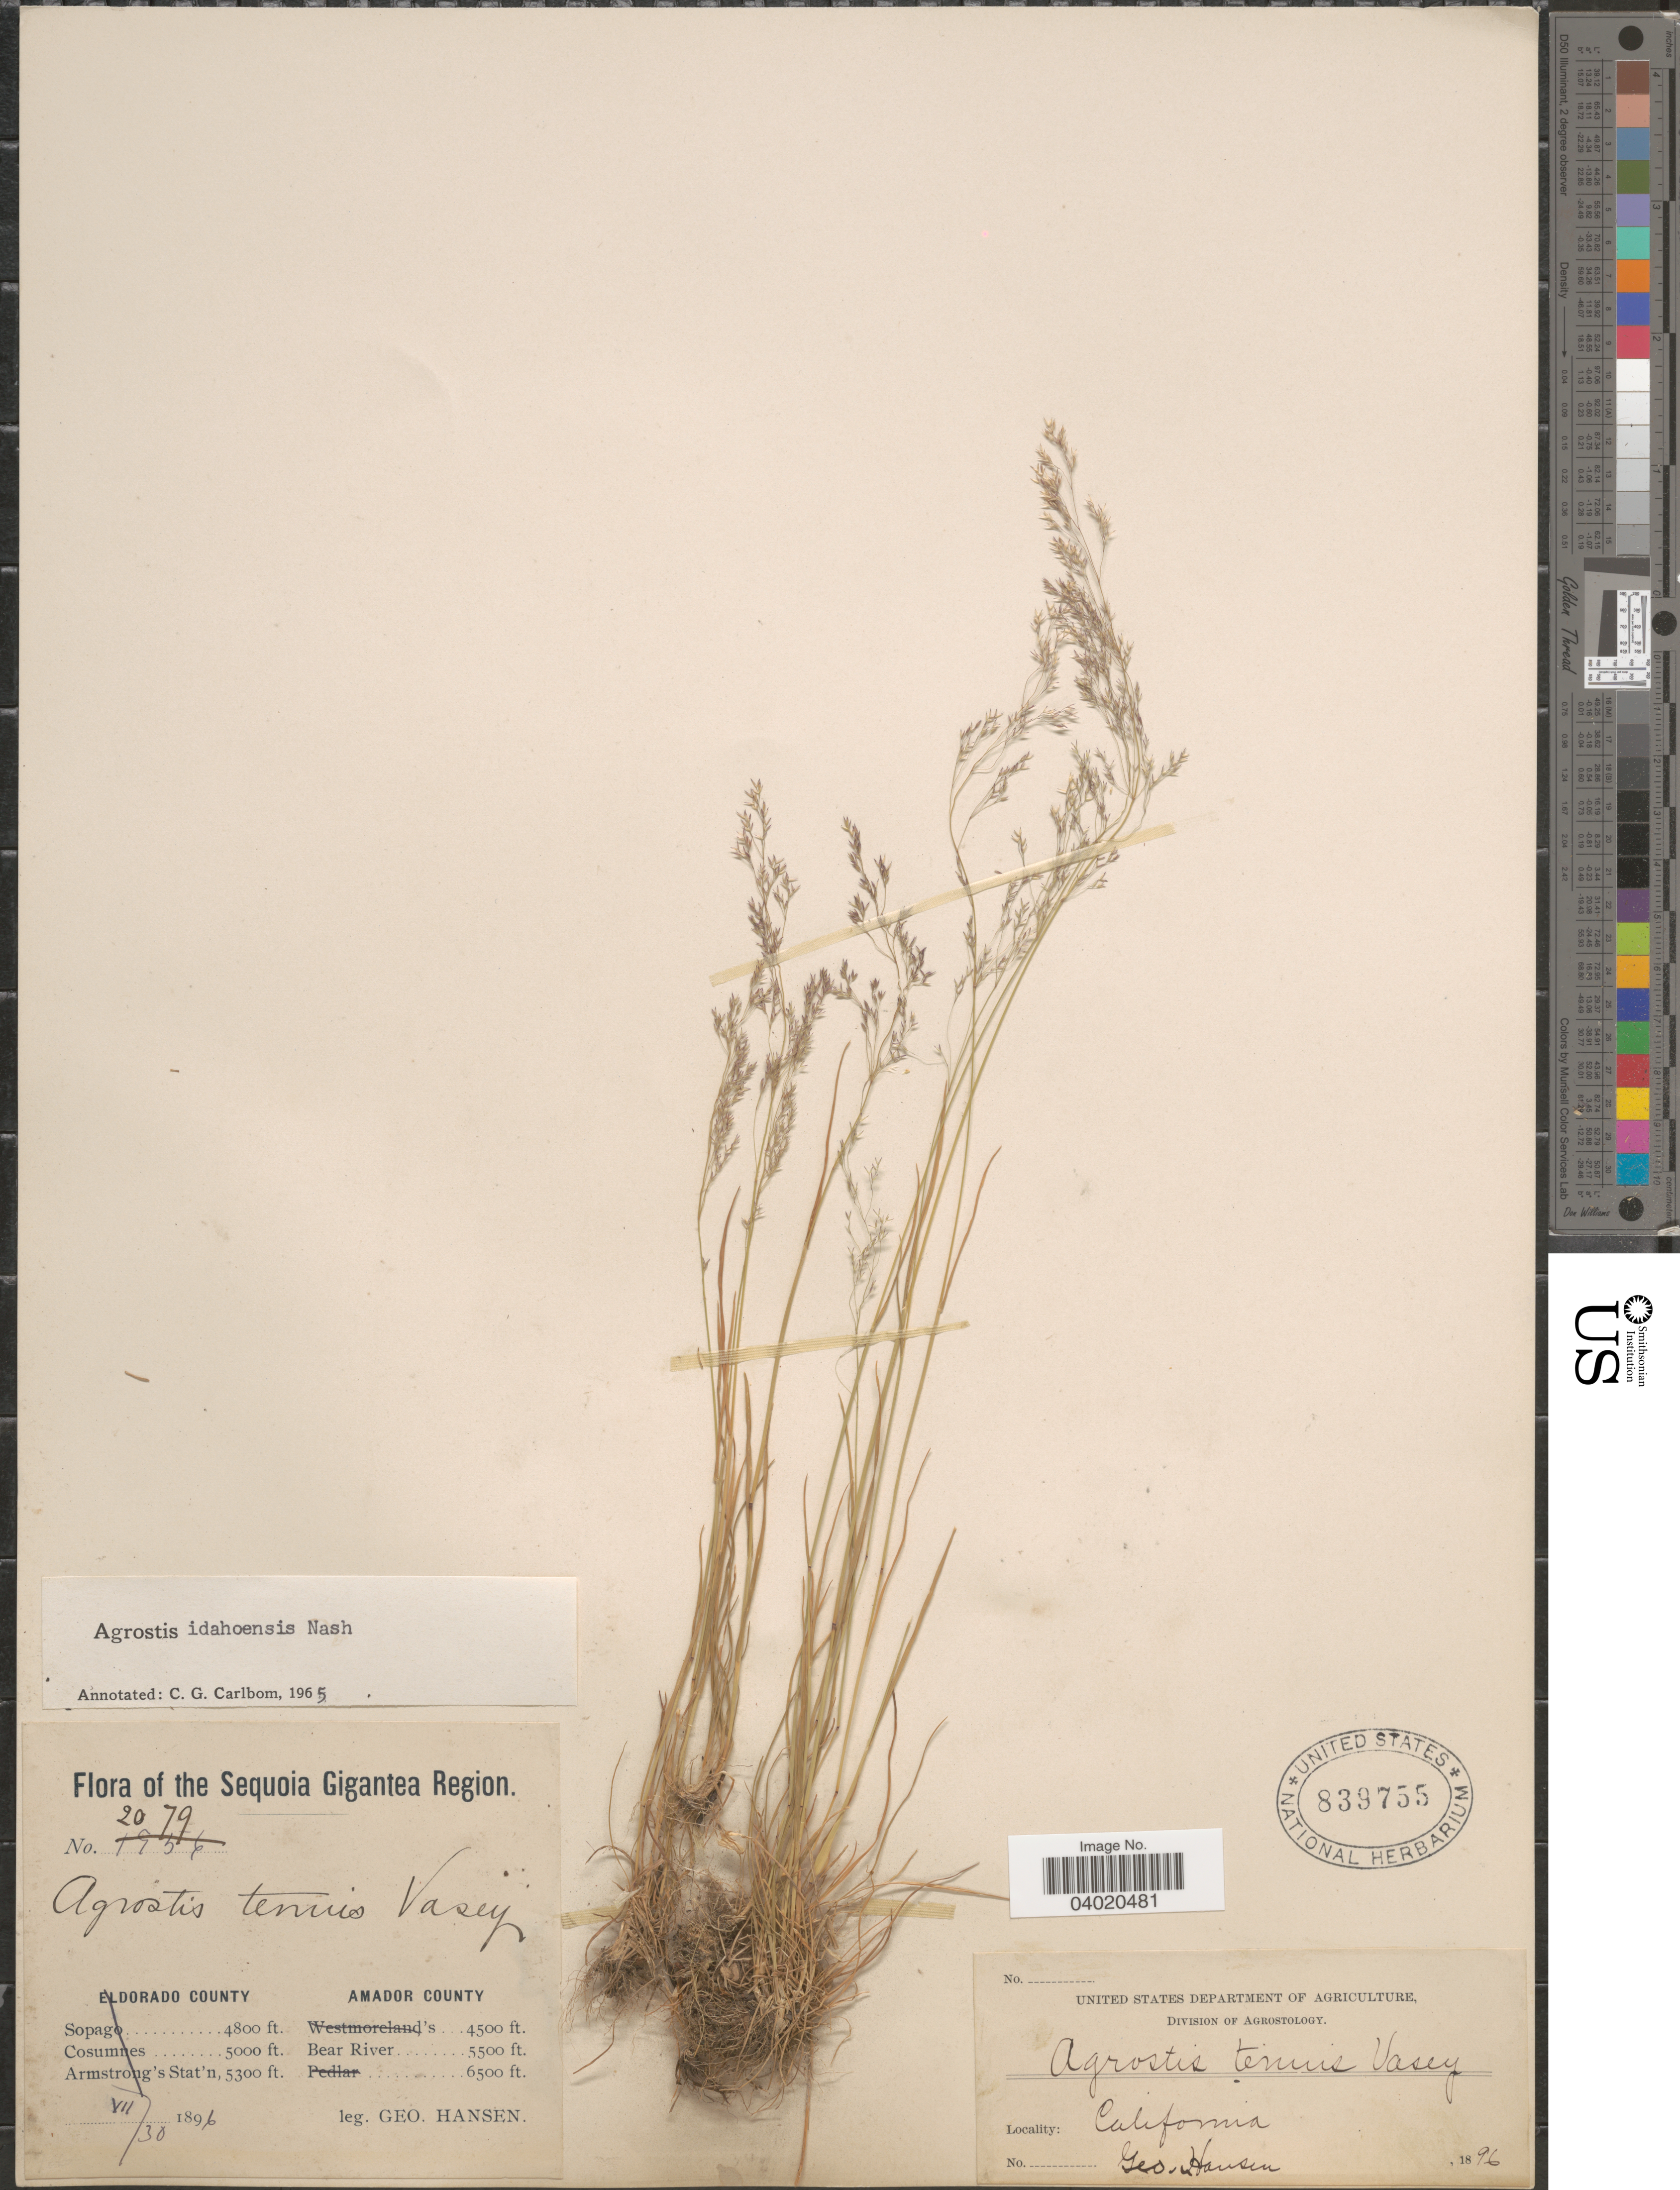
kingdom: Plantae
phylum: Tracheophyta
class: Liliopsida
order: Poales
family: Poaceae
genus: Agrostis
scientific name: Agrostis idahoensis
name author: Nash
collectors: G. Hansen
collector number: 2079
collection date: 1896-07-30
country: United States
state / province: California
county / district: Amador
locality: Sequoia Gigantea Region. Amador County. Bear River.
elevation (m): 1676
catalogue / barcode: US 839755